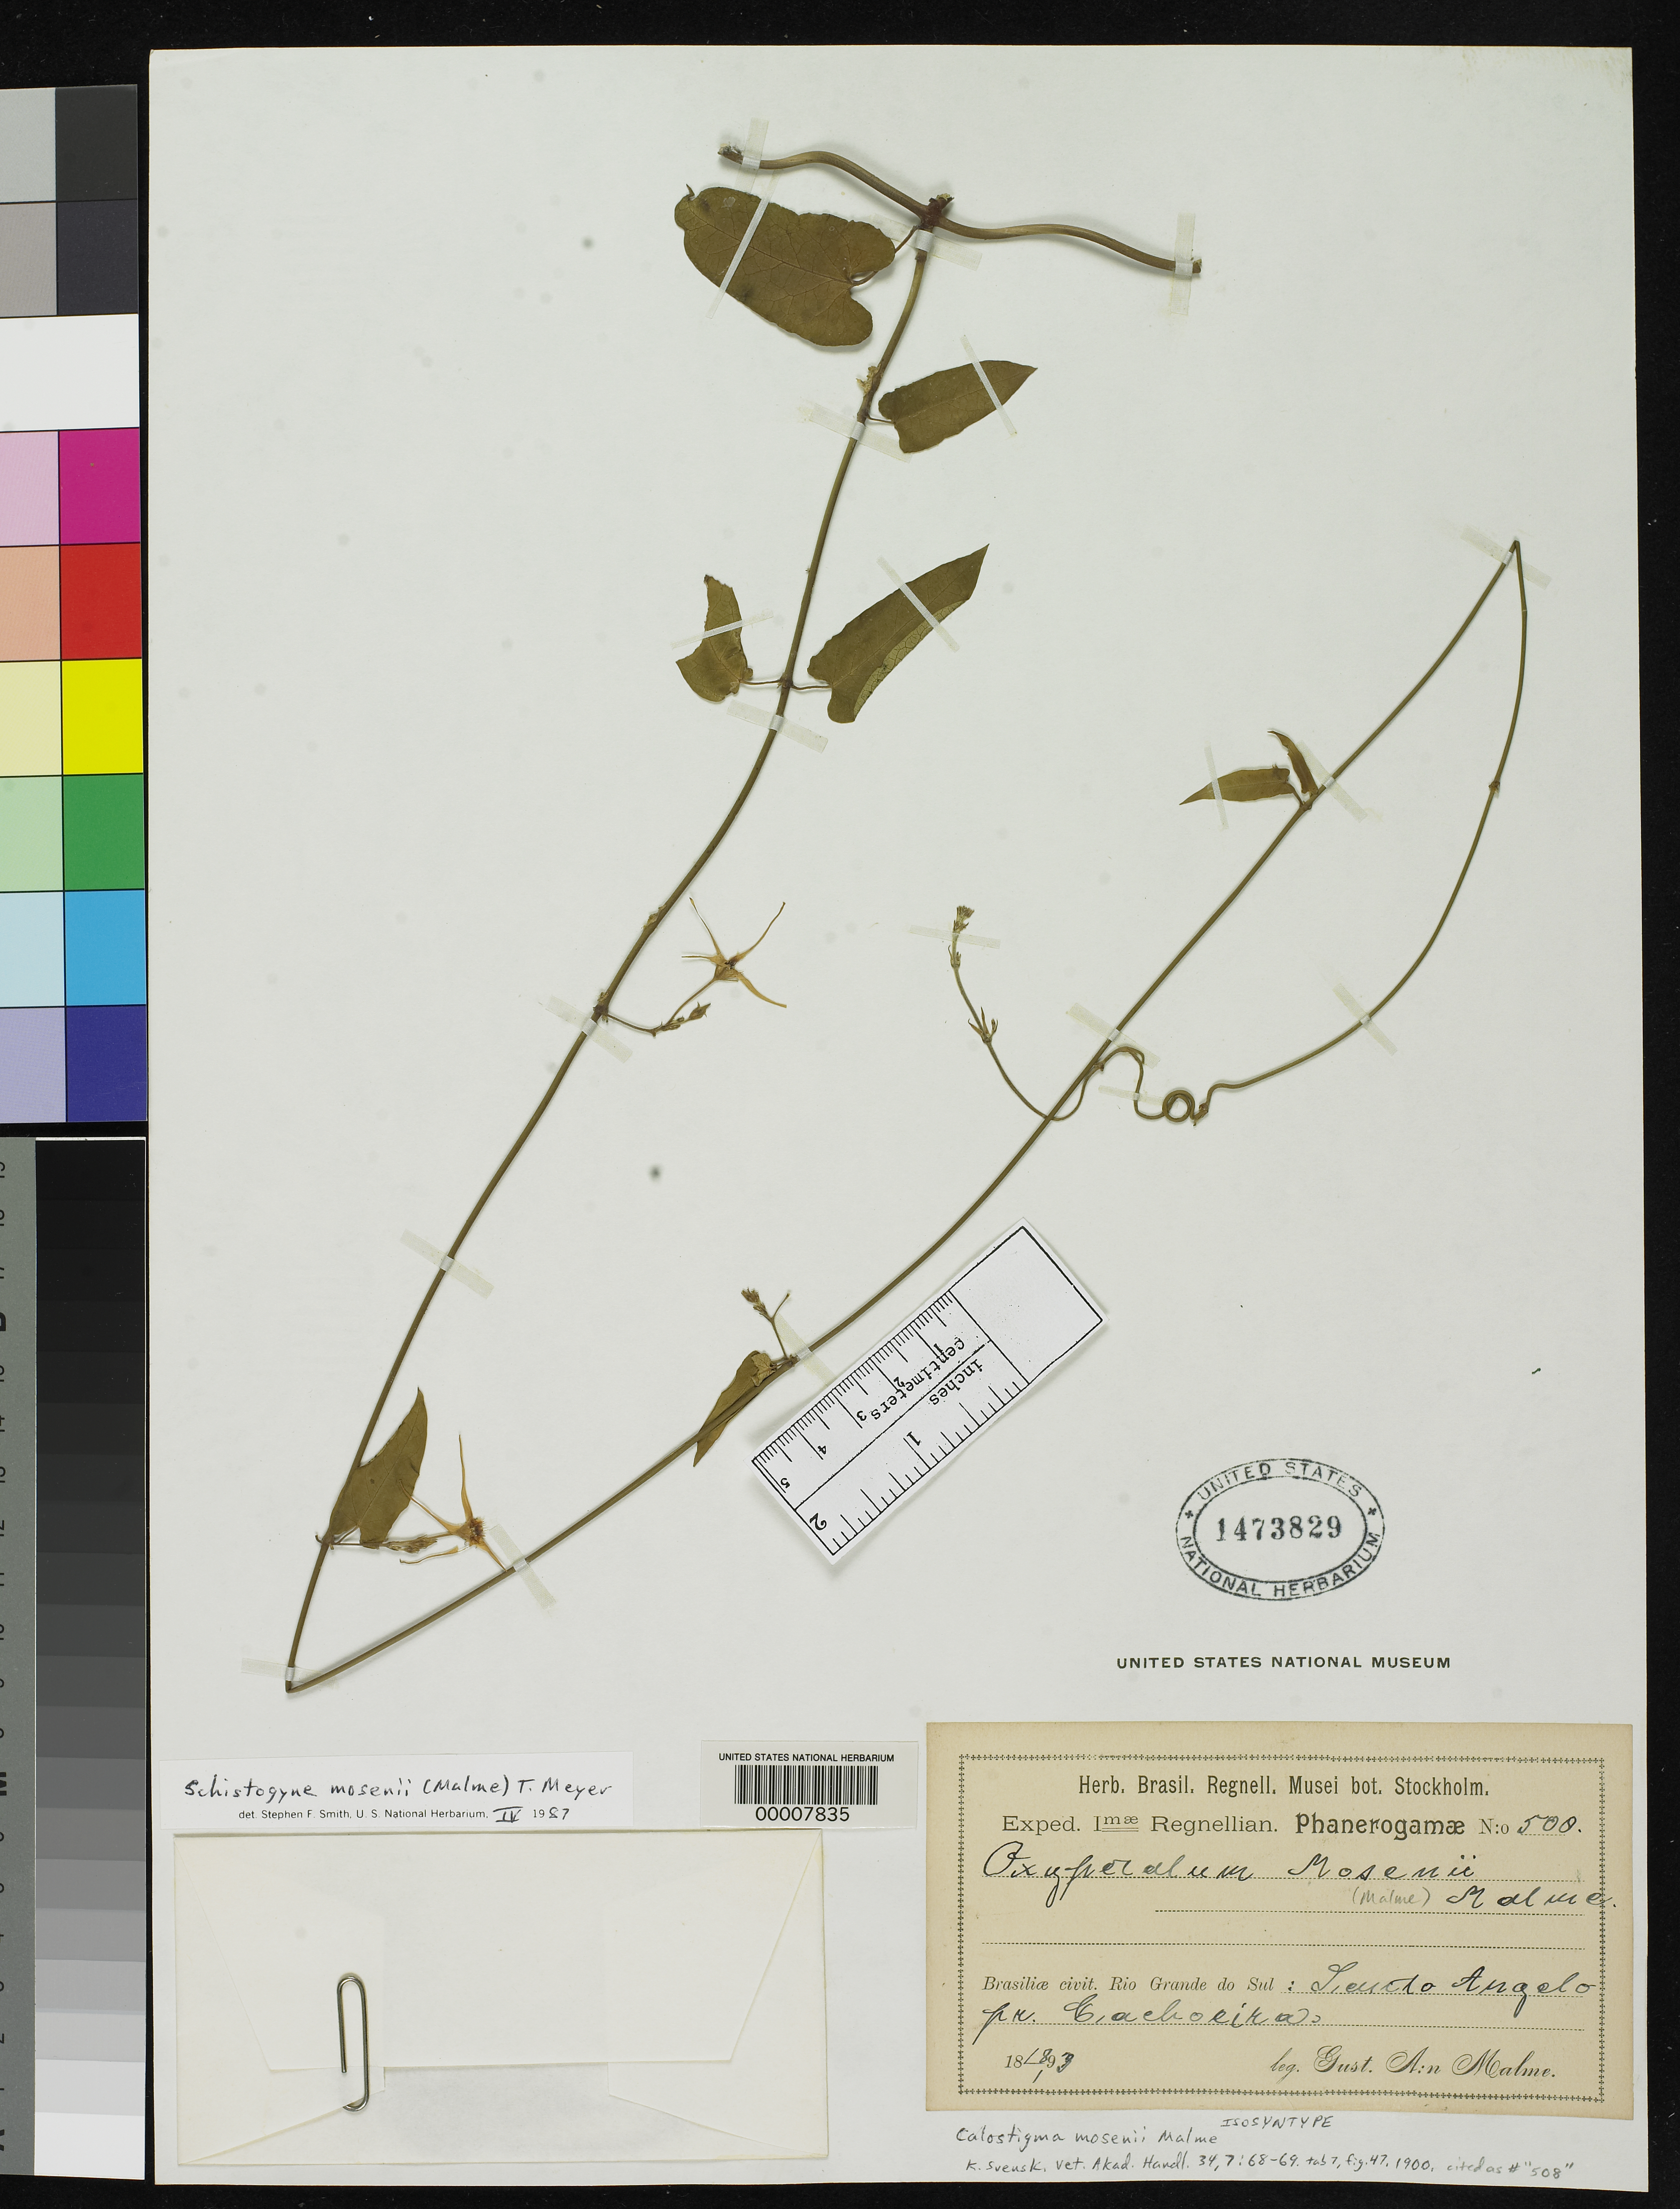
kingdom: Plantae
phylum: Tracheophyta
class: Magnoliopsida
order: Gentianales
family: Apocynaceae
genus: Calostigma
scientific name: Calostigma mosenii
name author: Malme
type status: Isosyntype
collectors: G. O. A. Malme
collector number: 500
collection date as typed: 18 Jan 1893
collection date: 1893-01-18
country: Brazil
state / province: Rio Grande do Sul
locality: Ciachosira.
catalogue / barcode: US 1473829